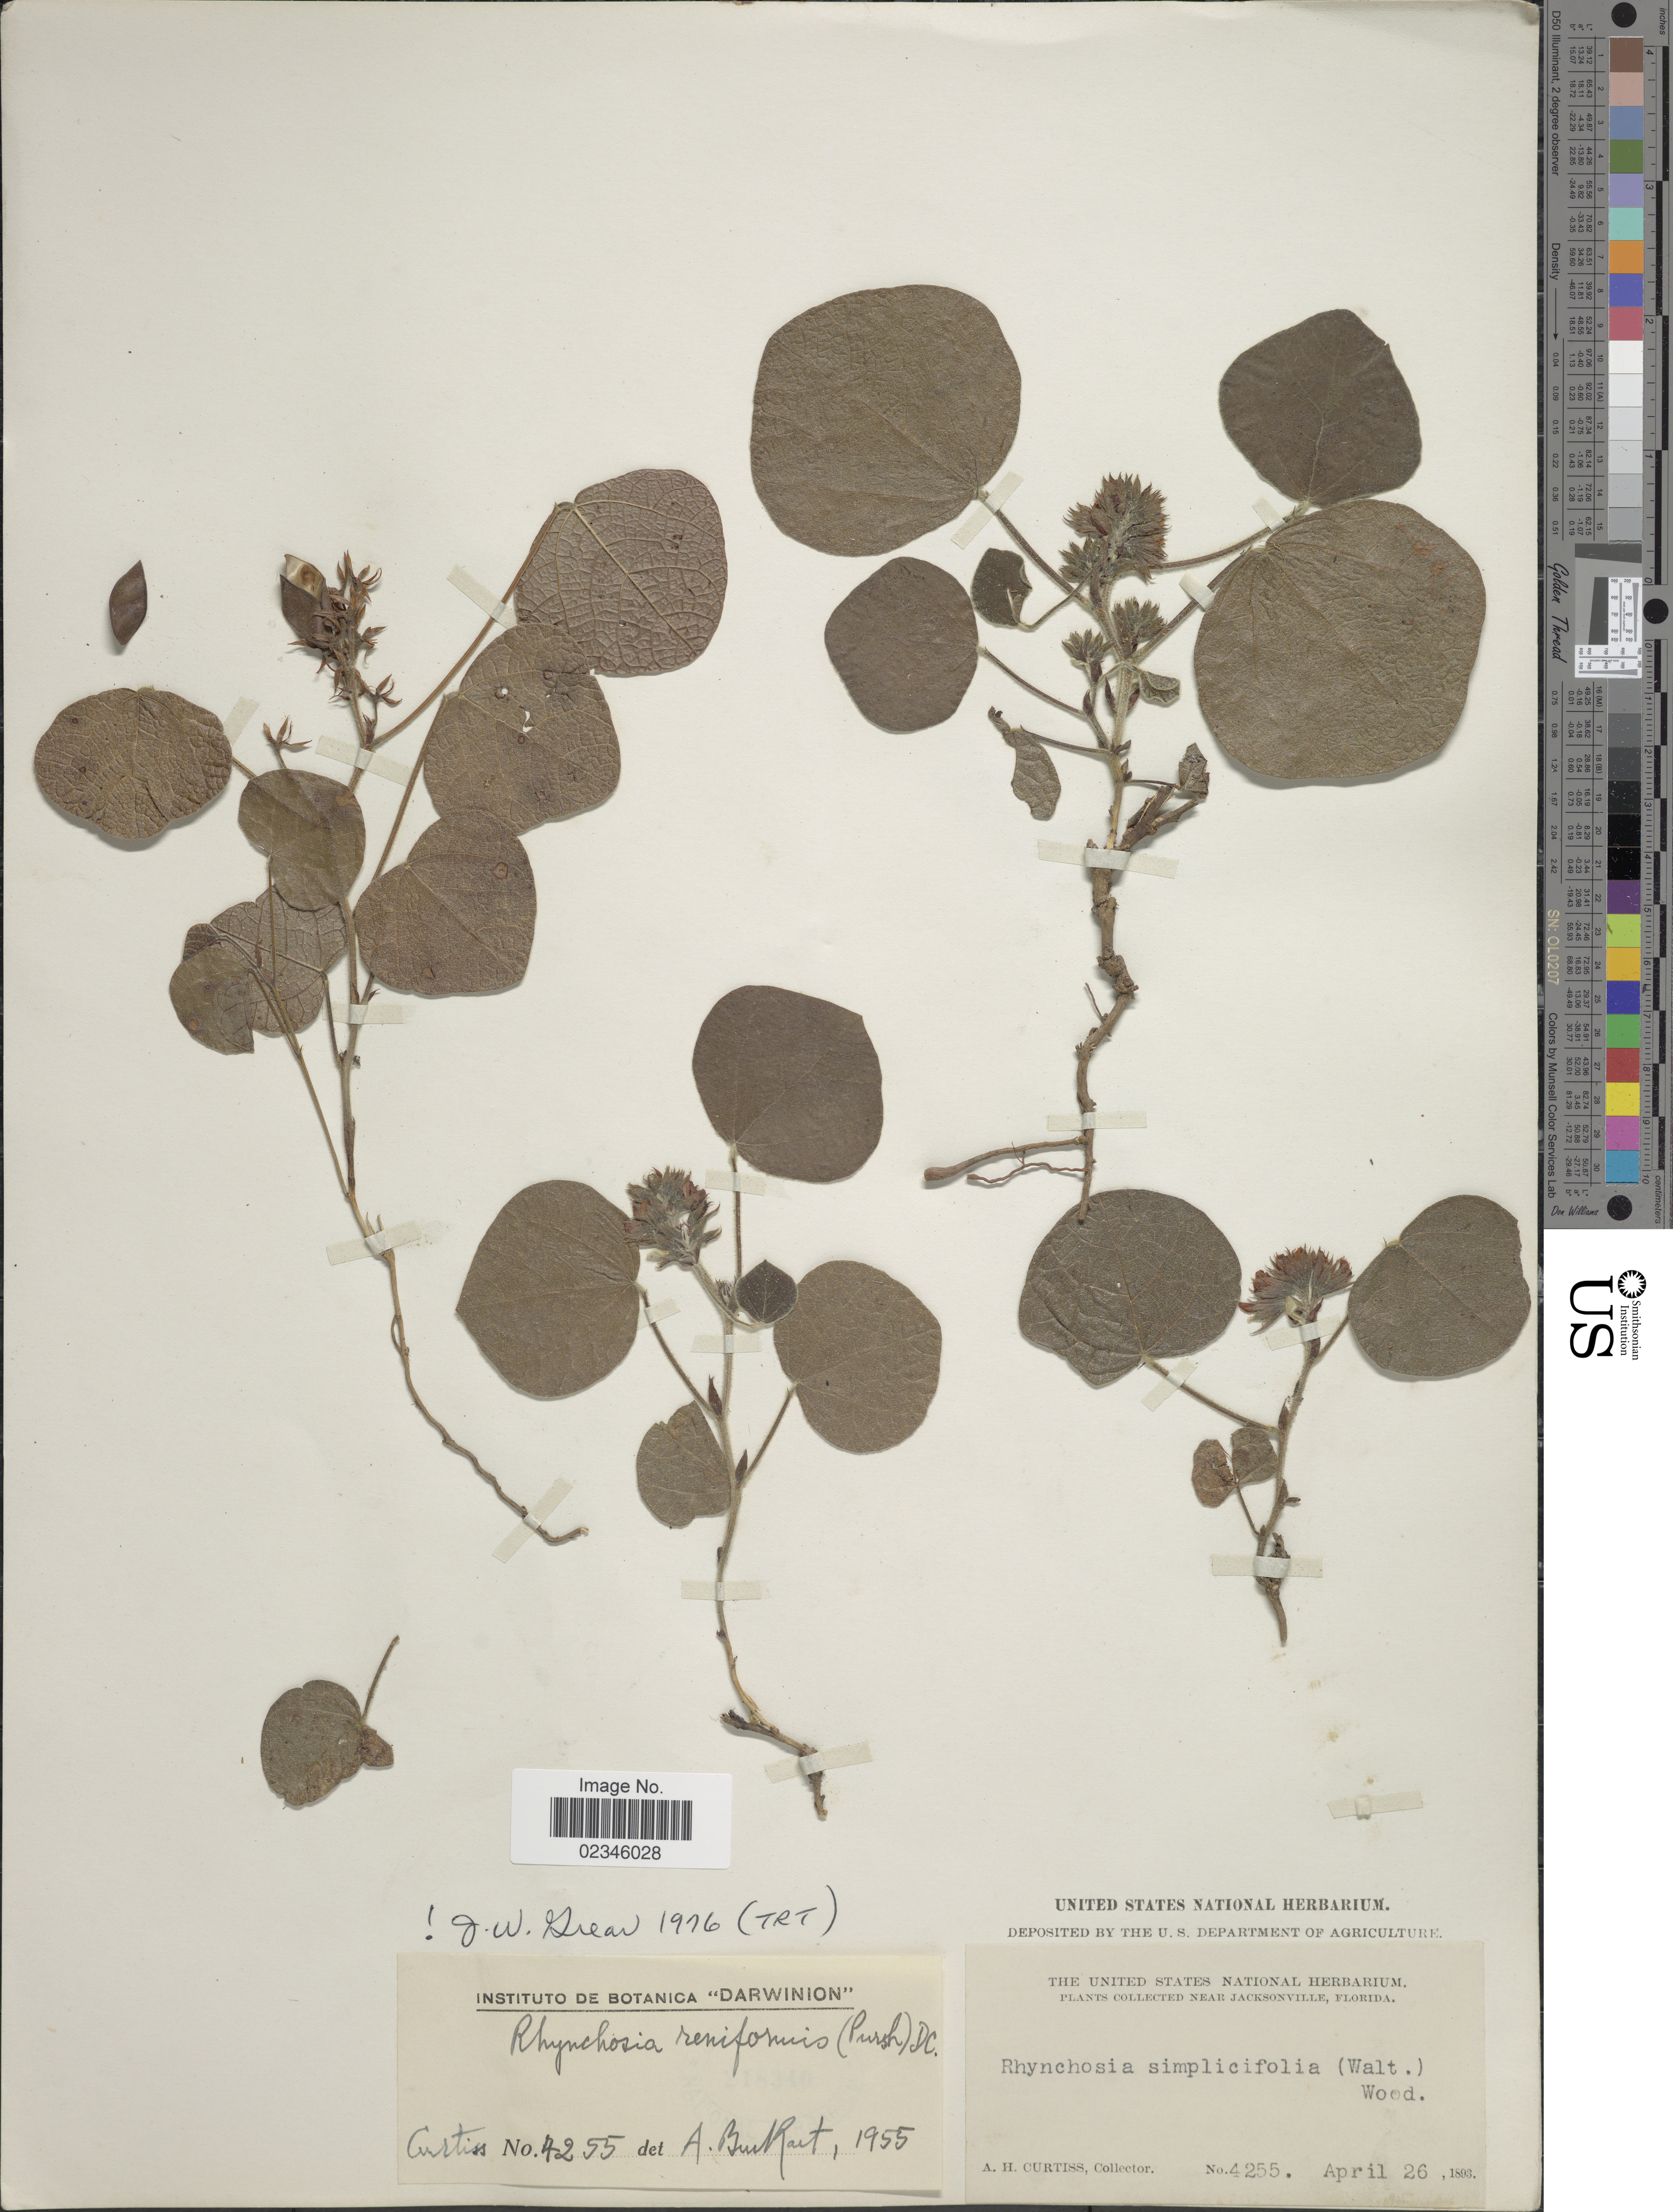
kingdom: Plantae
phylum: Tracheophyta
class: Magnoliopsida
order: Fabales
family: Fabaceae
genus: Rhynchosia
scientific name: Rhynchosia reniformis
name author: DC.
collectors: A. H. Curtiss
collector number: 4255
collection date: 1893-04-26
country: United States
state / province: Florida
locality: Near Jacksonville